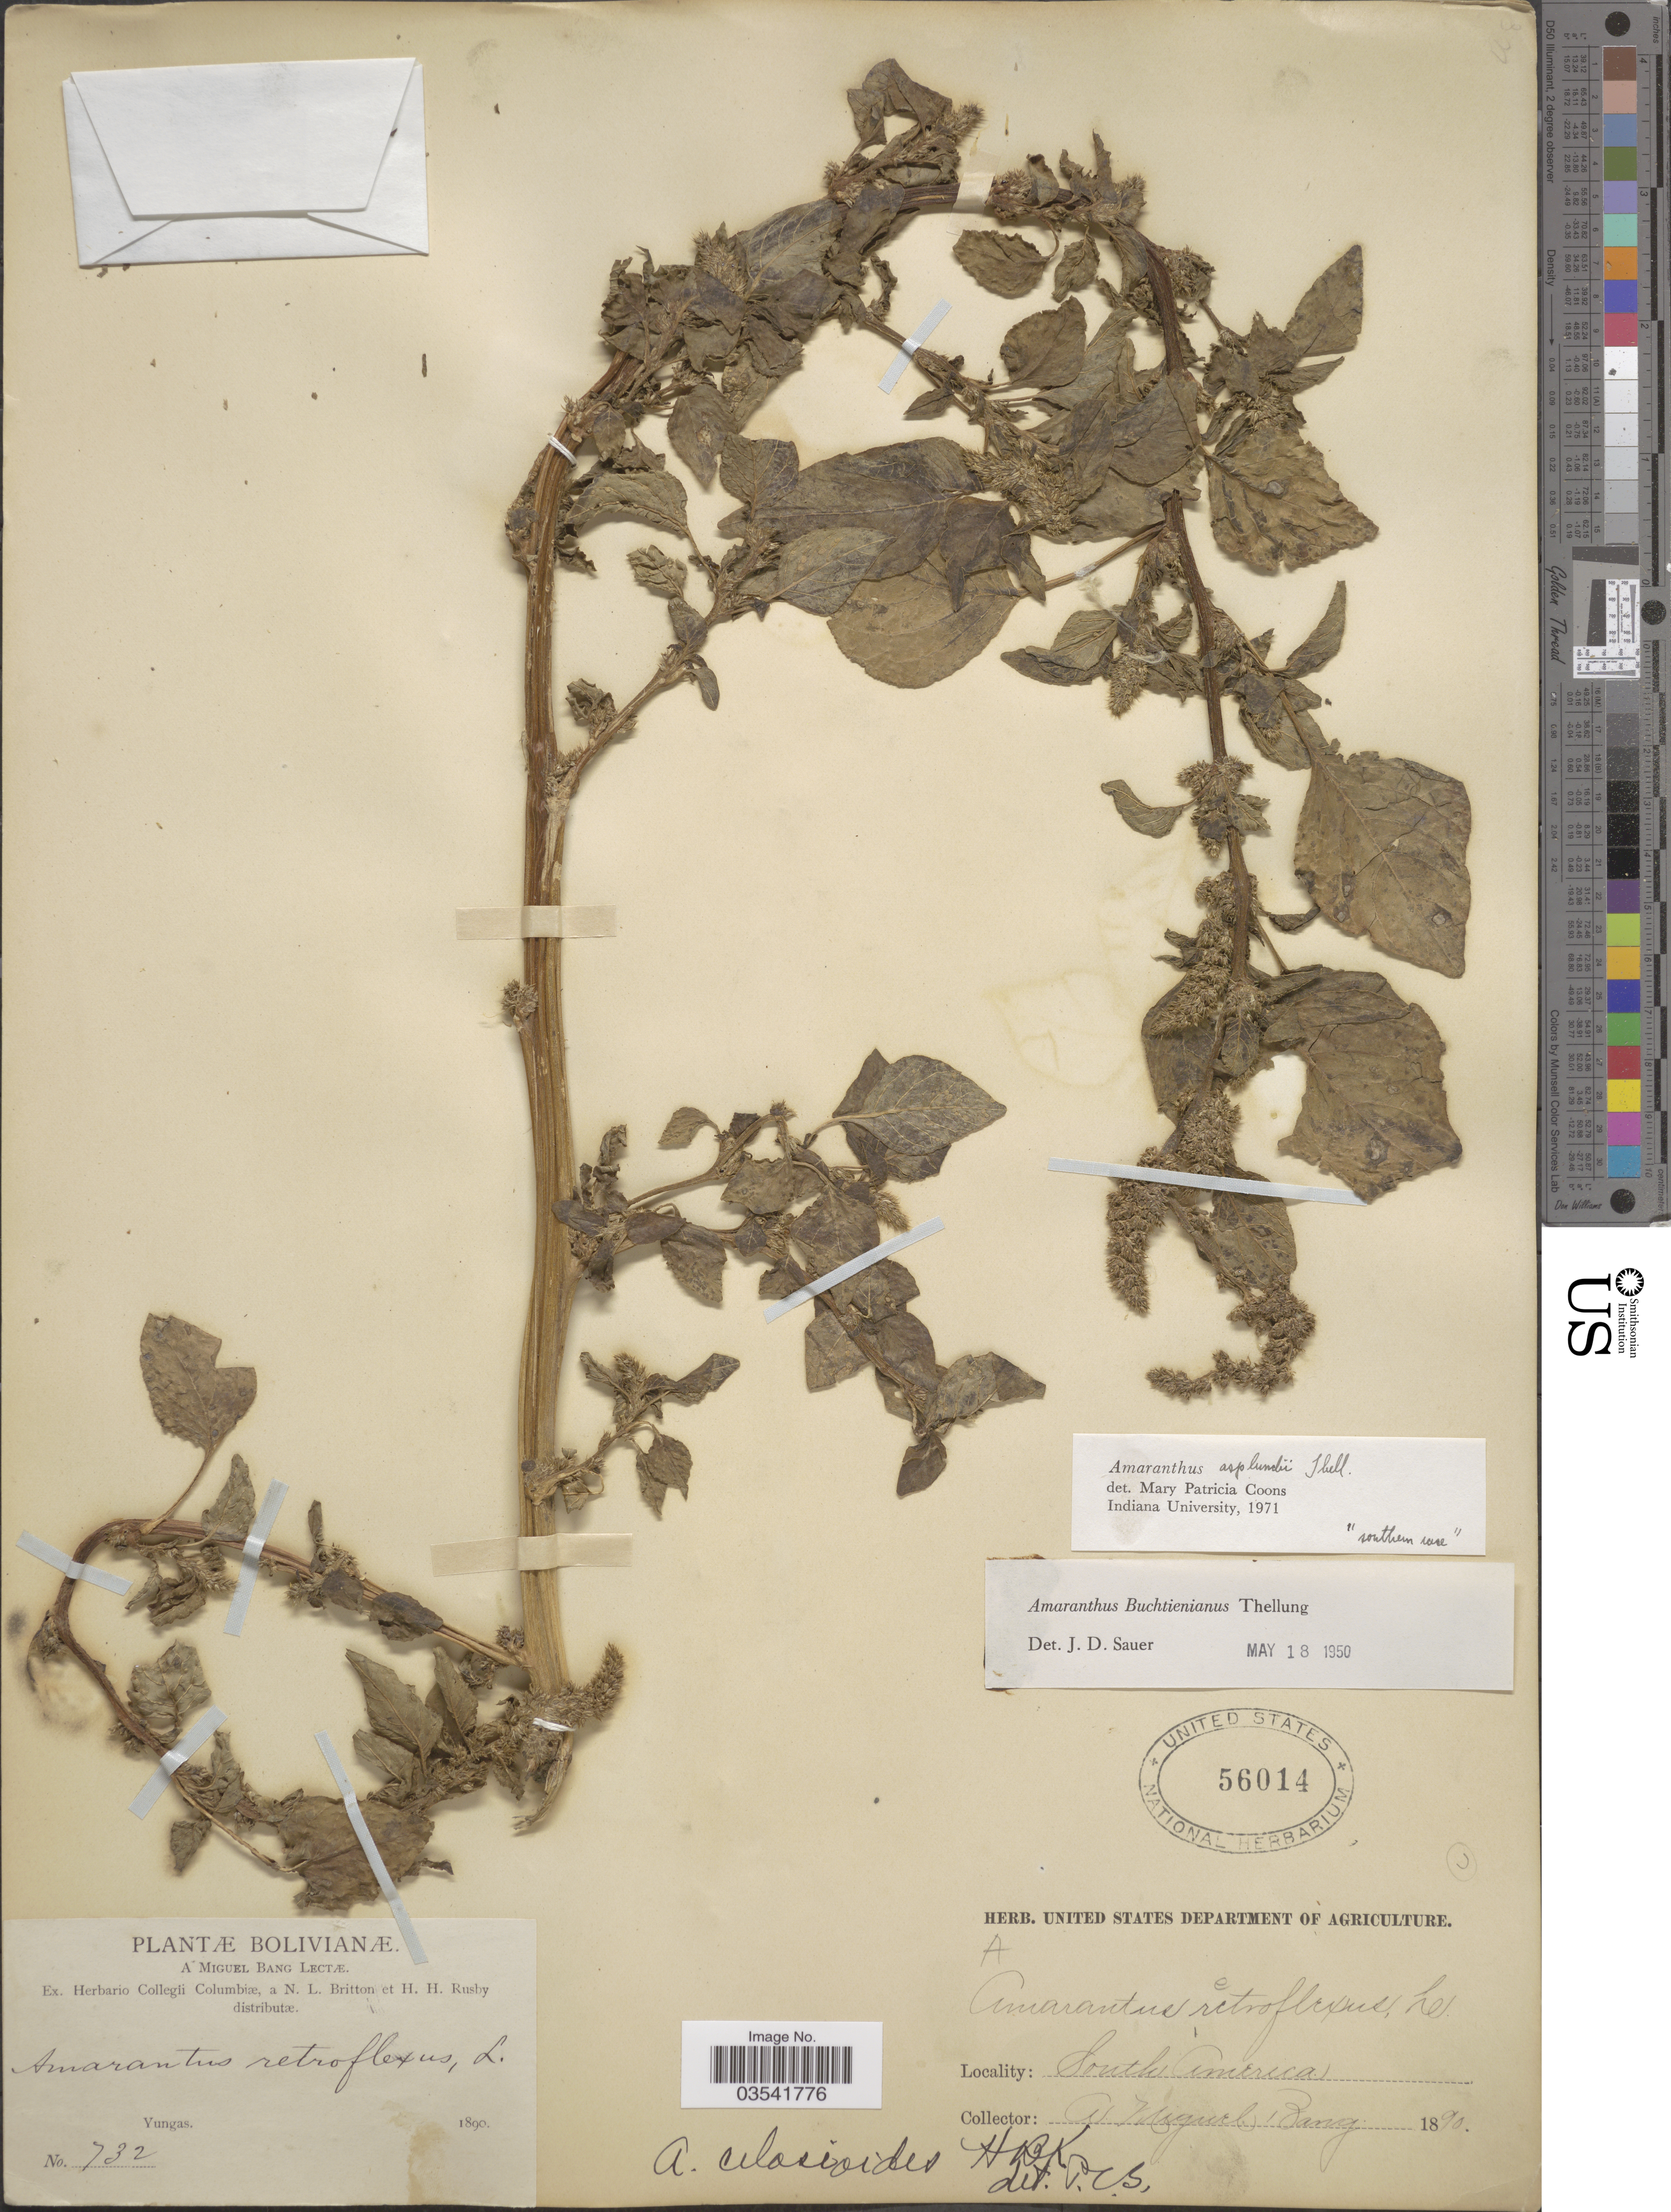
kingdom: Plantae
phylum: Tracheophyta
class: Magnoliopsida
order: Caryophyllales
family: Amaranthaceae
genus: Amaranthus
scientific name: Amaranthus asplundii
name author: Thell.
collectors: M. Bang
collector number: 732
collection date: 1890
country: Bolivia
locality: Yungas.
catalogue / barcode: US 56014